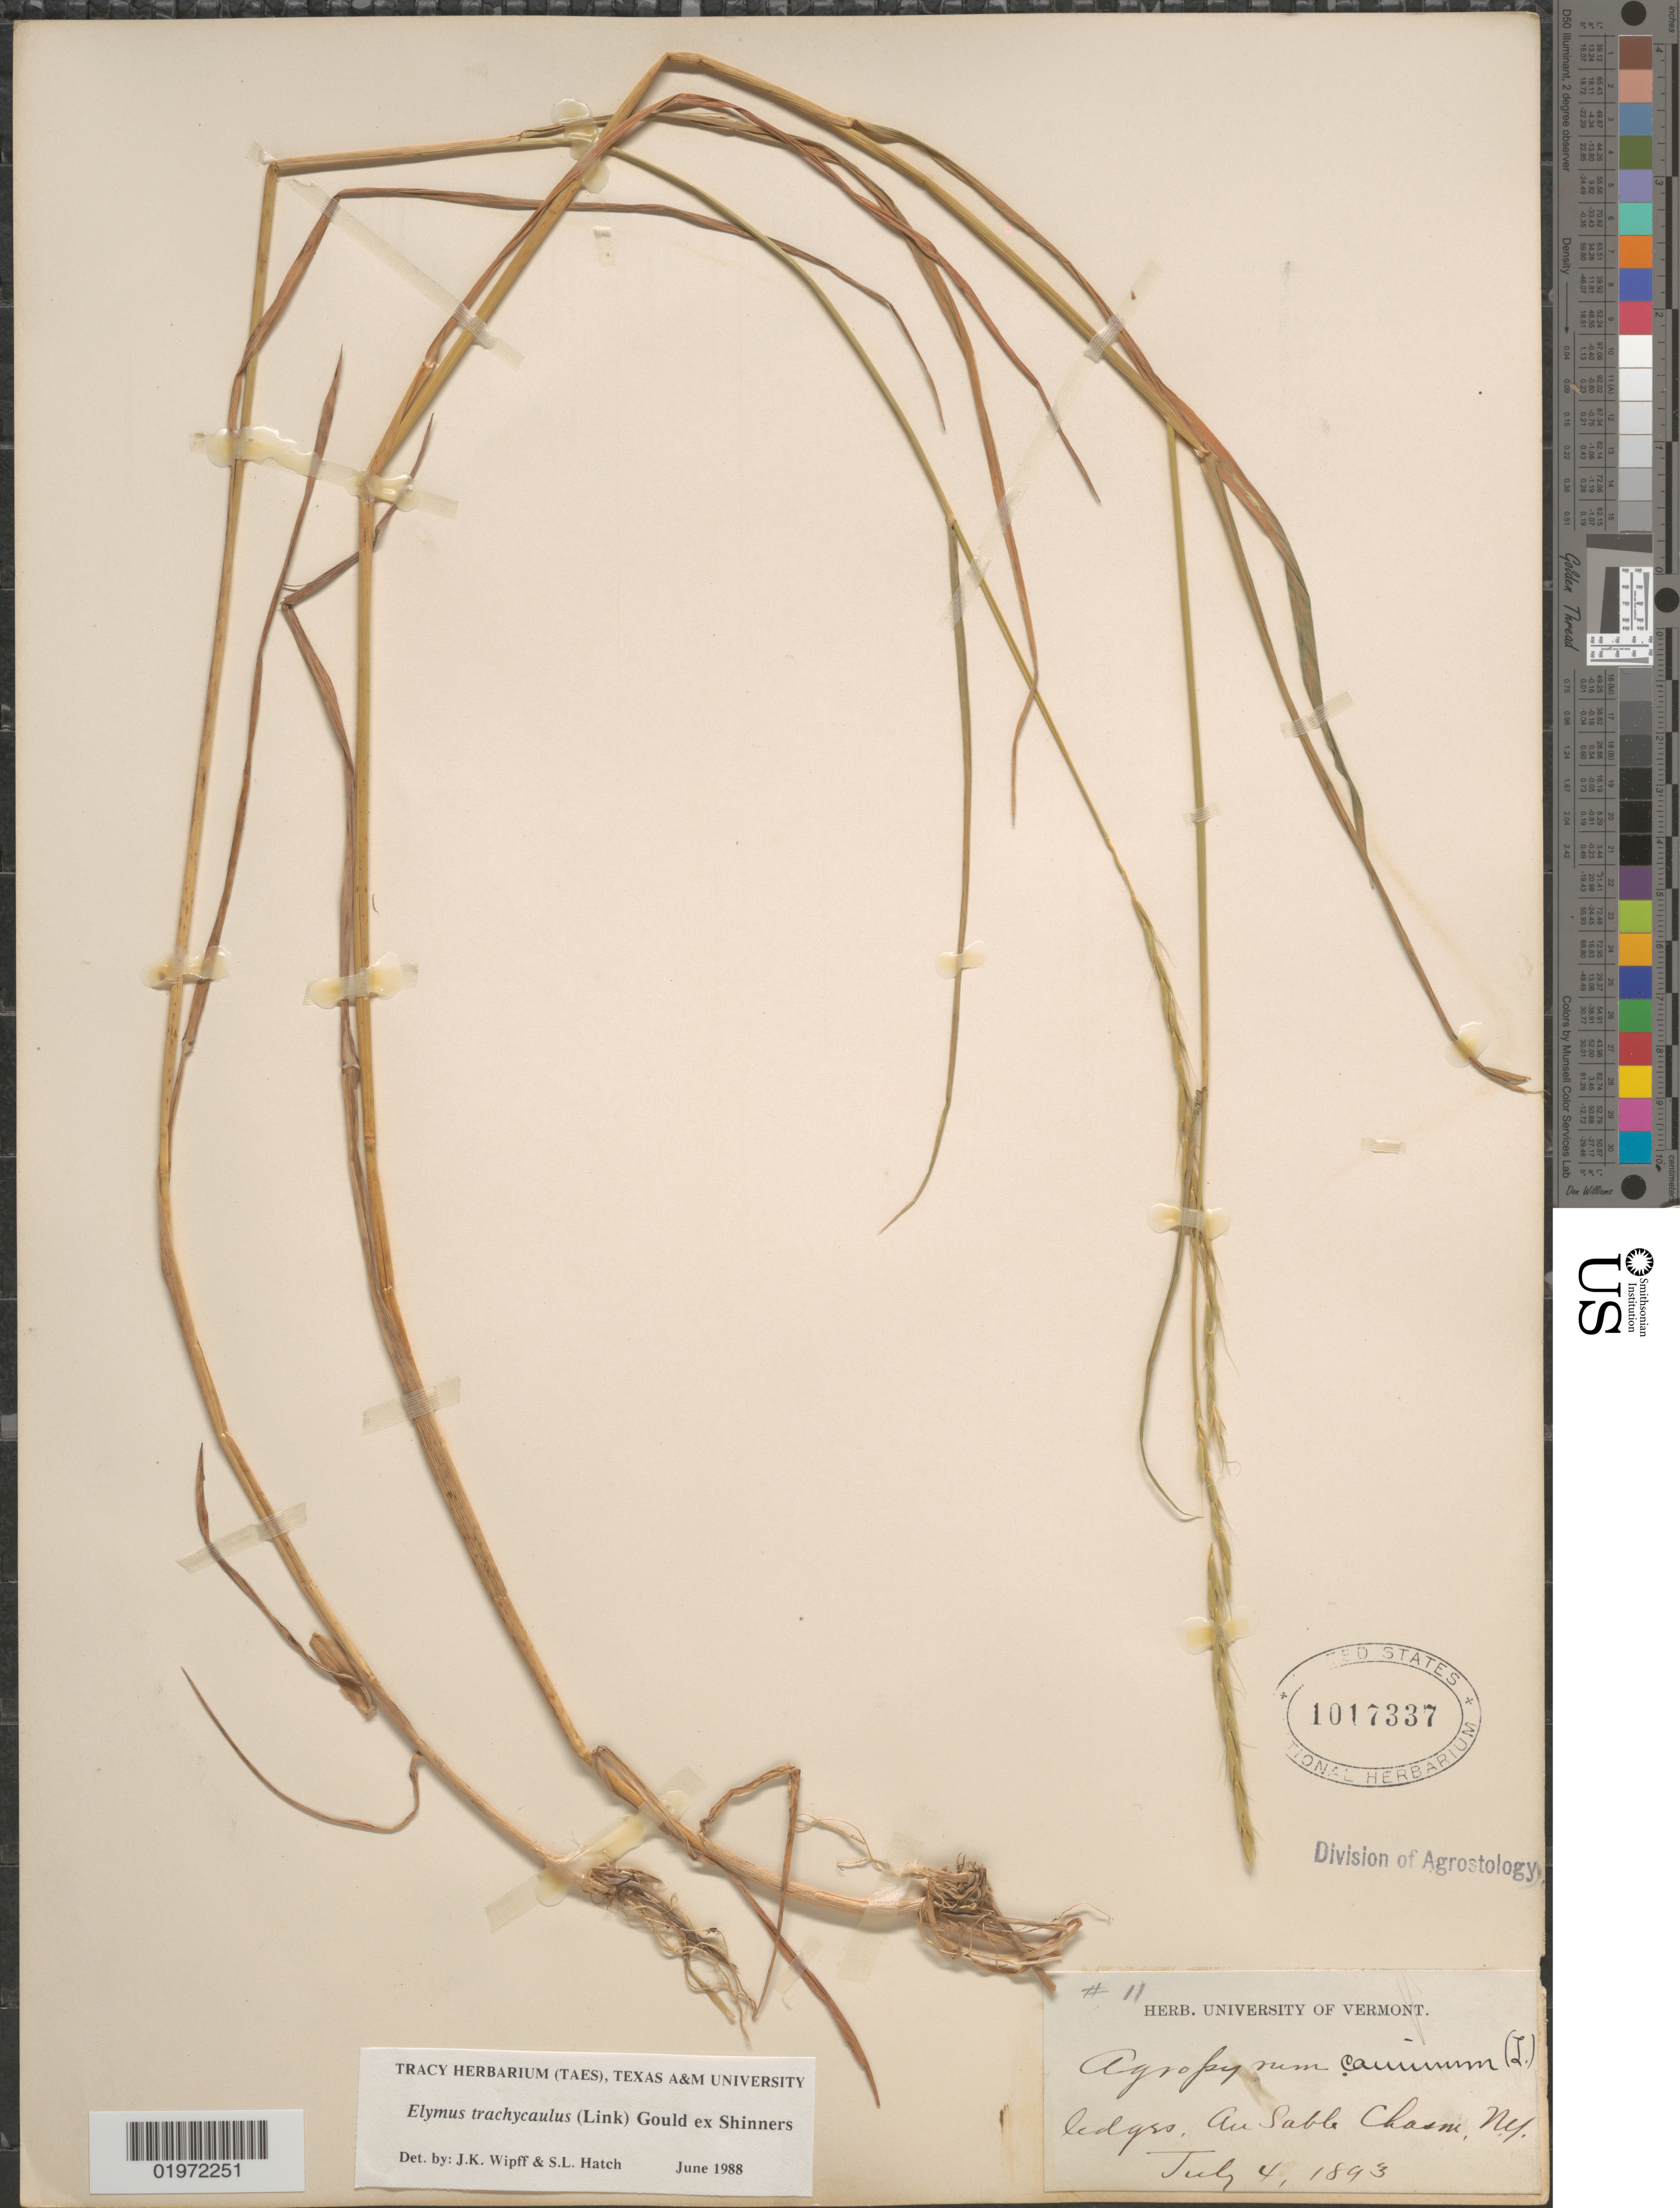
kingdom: Plantae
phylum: Tracheophyta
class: Liliopsida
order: Poales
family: Poaceae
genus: Elymus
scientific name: Elymus trachycaulus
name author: (Link) Gould ex Shinners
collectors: University of Vermont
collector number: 11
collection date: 1893-07-04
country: United States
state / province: New York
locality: Ledges On Ausable Chasm.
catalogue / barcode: US 1017337